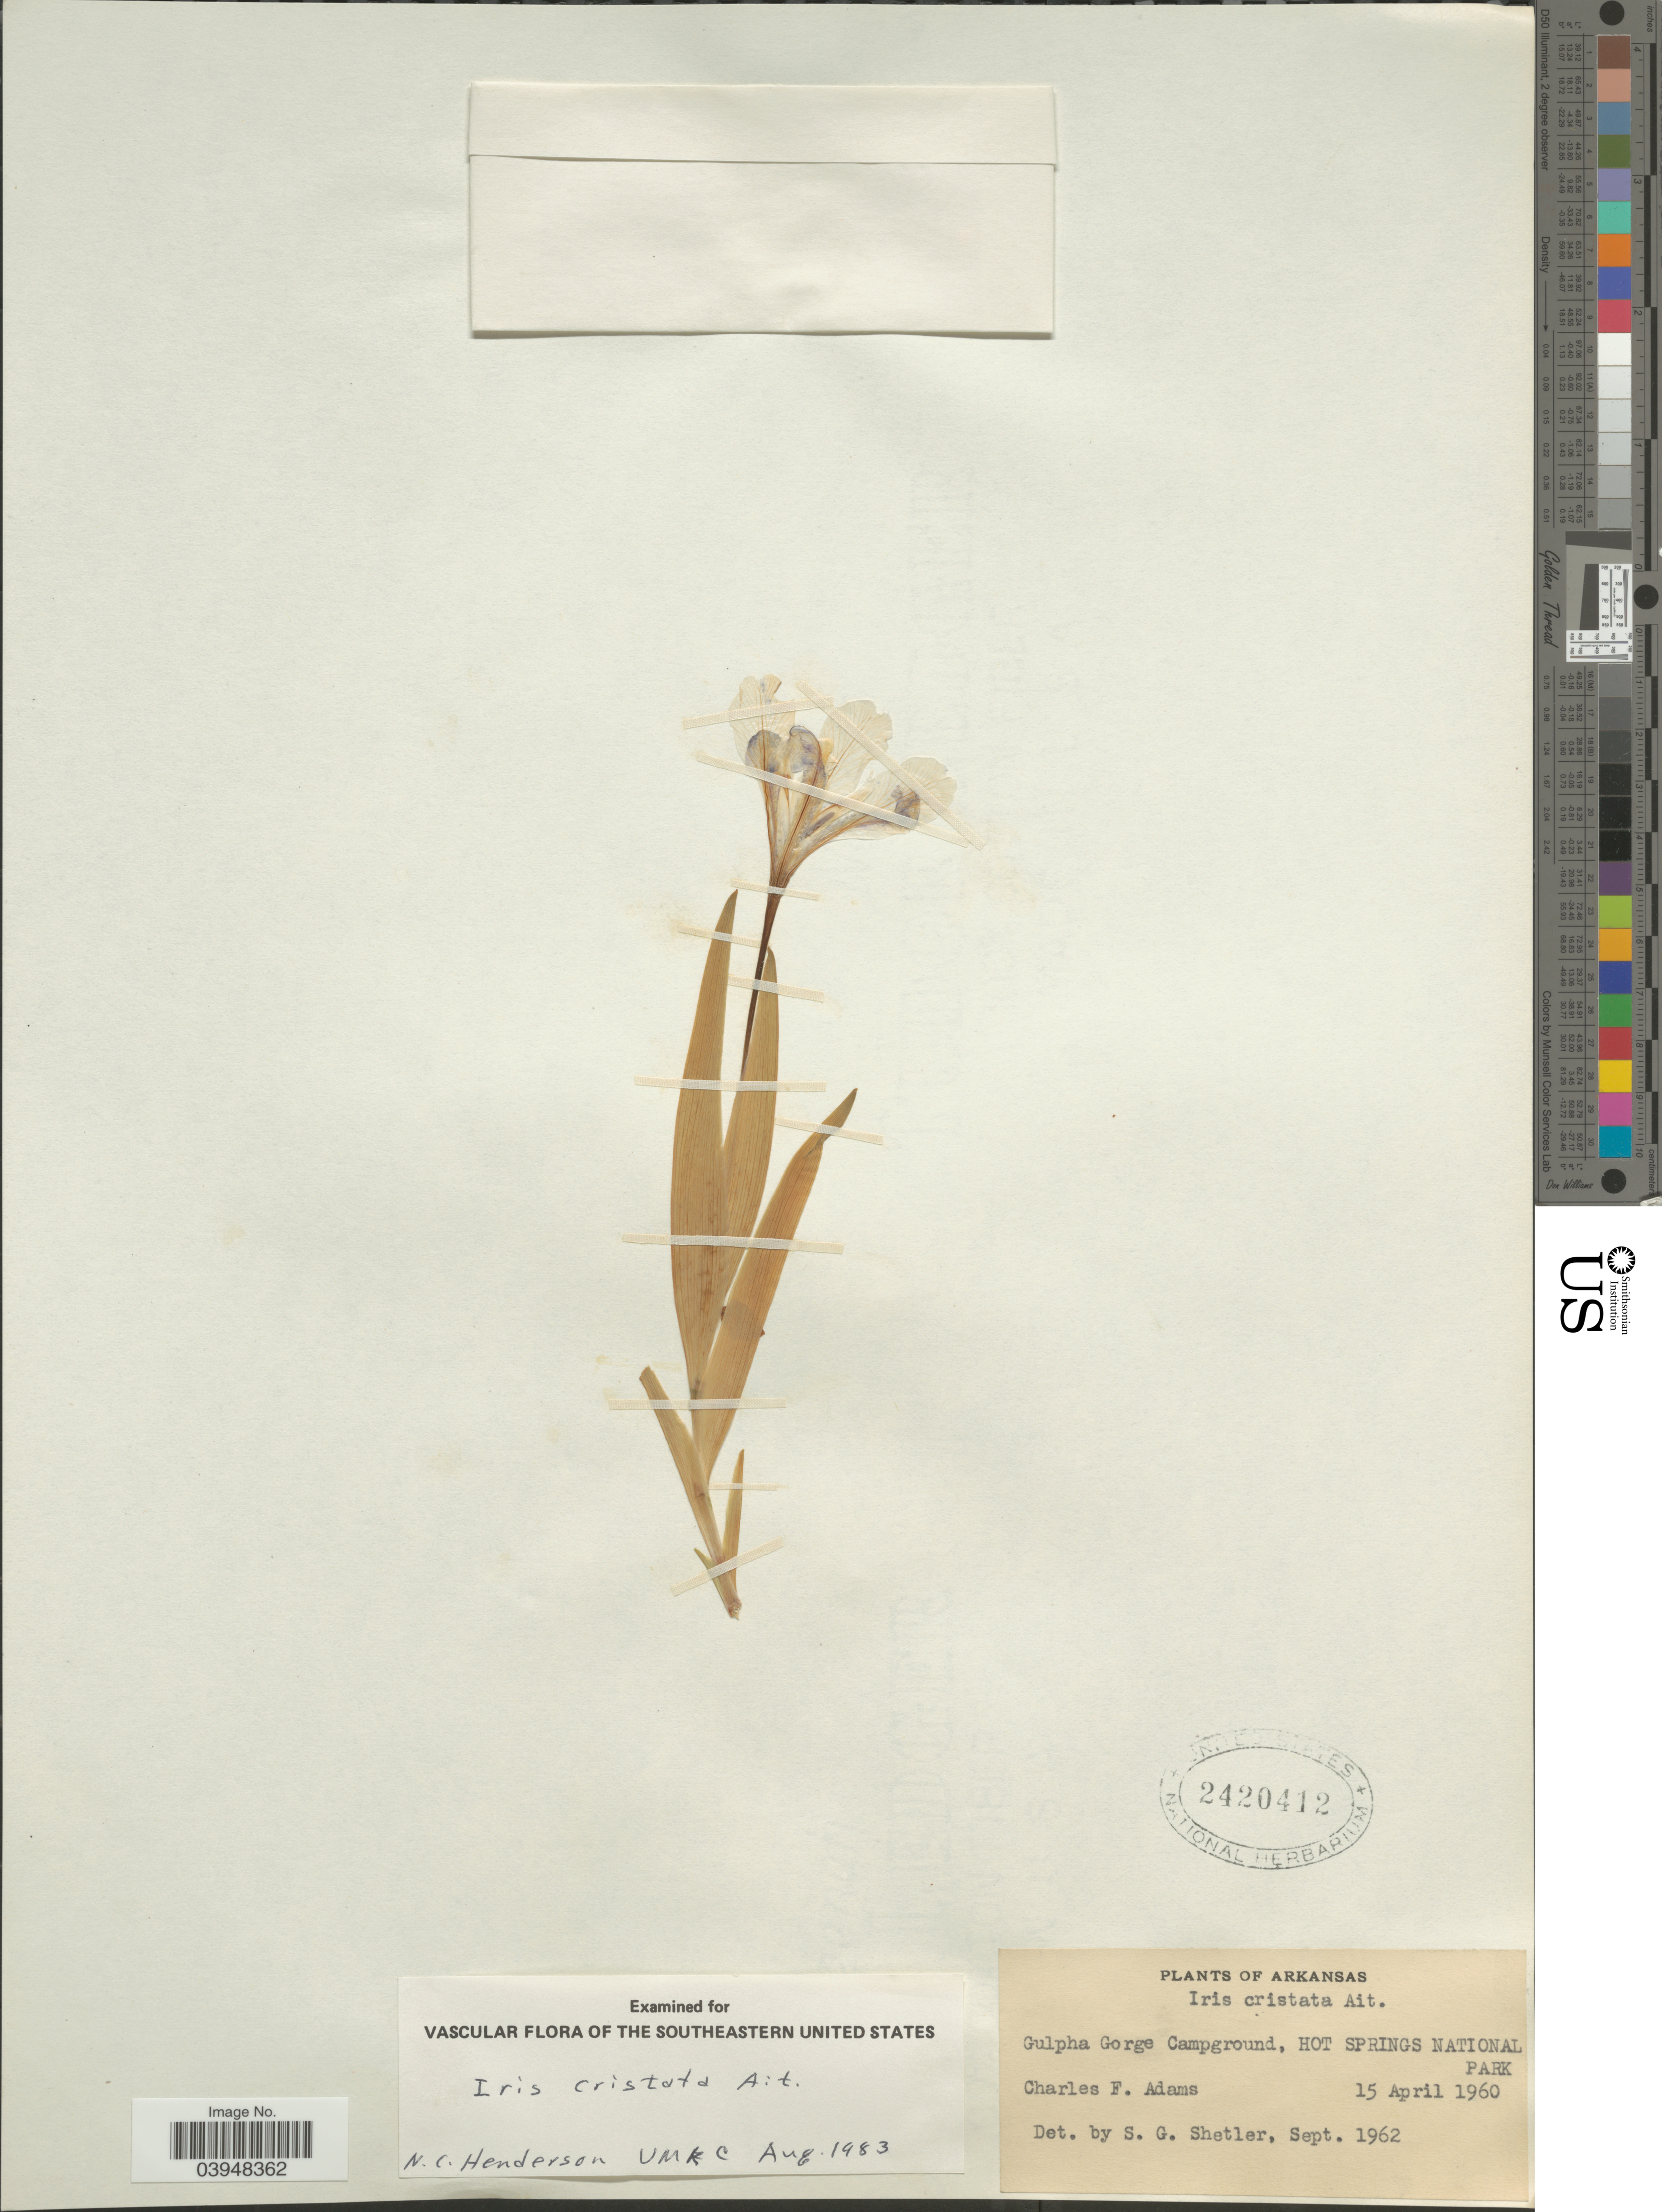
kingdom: Plantae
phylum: Tracheophyta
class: Liliopsida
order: Asparagales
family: Iridaceae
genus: Iris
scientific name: Iris cristata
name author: Aiton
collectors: C. F. Adams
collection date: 1960-04-15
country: United States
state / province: Arkansas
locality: Gulpha Gorge Campground, Hot Springs National Park.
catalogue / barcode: US 2420412